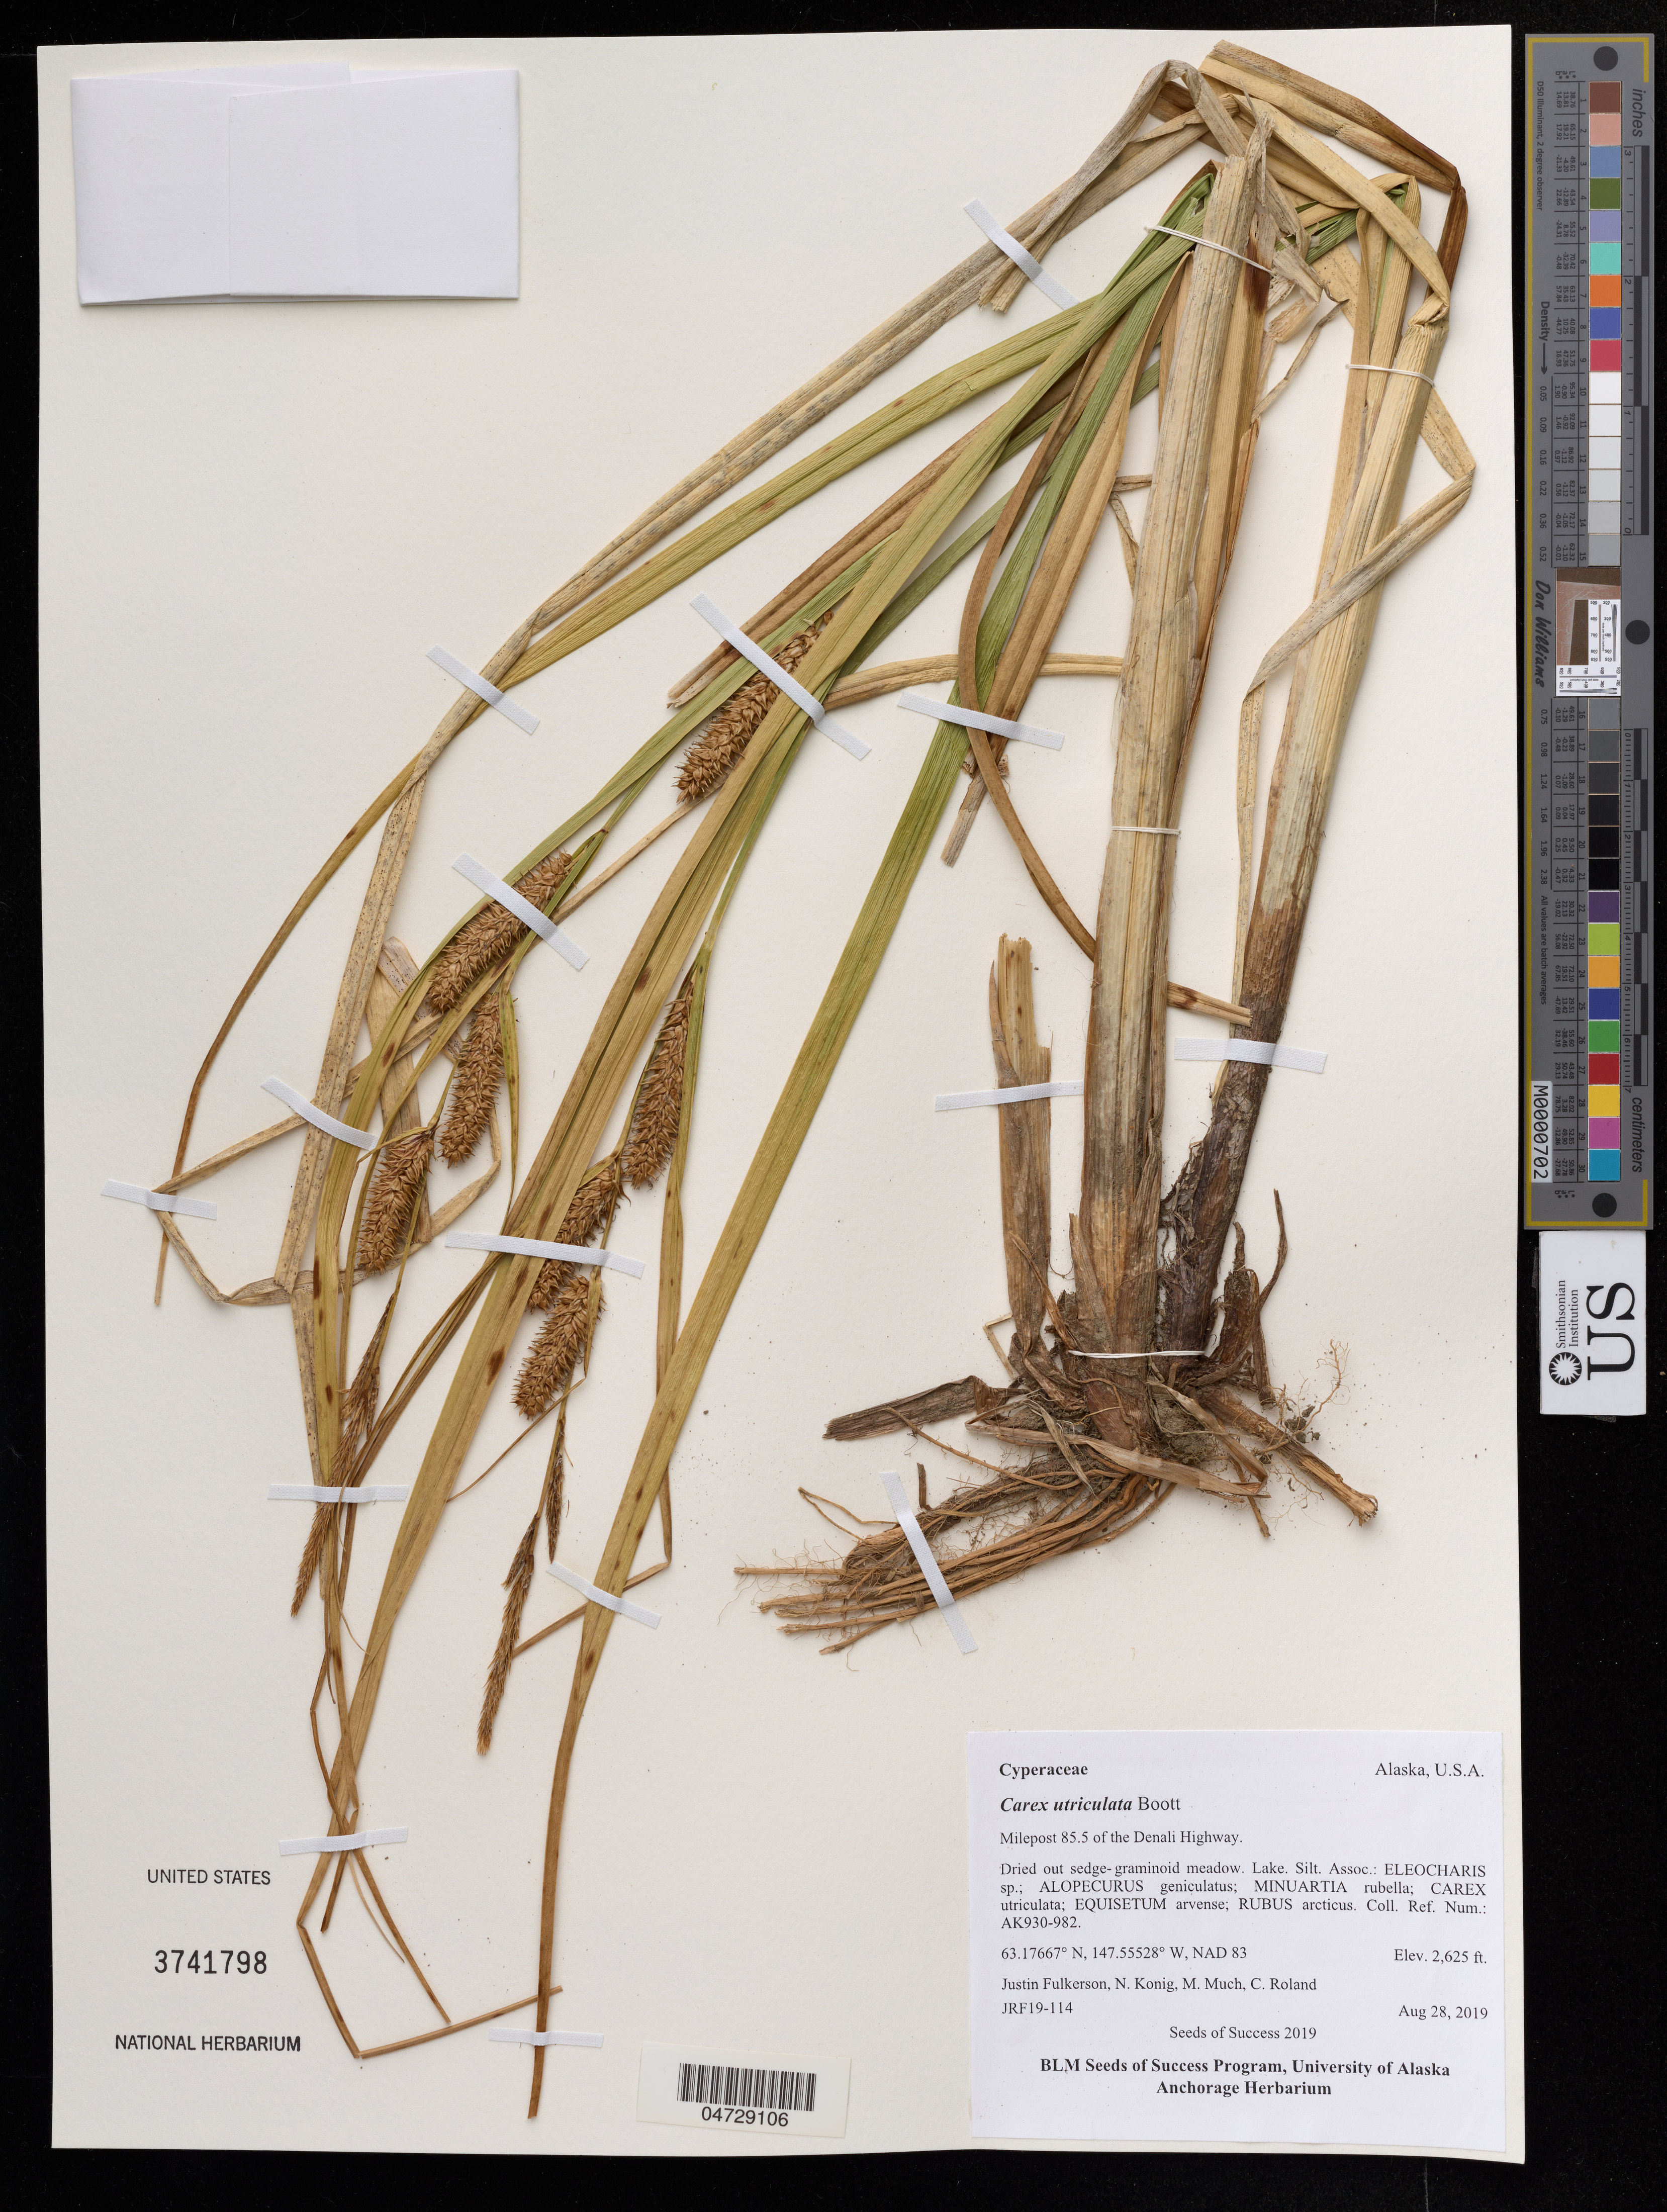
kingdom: Plantae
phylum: Tracheophyta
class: Liliopsida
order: Poales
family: Cyperaceae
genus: Carex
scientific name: Carex utriculata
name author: Boott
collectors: J. Fulkerson, N. Konig & C. Roland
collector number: JRF19-114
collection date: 2019-08-28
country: United States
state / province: Alaska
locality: Milepost 85.5 of the Denali Highway.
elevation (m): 800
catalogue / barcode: US 3741798